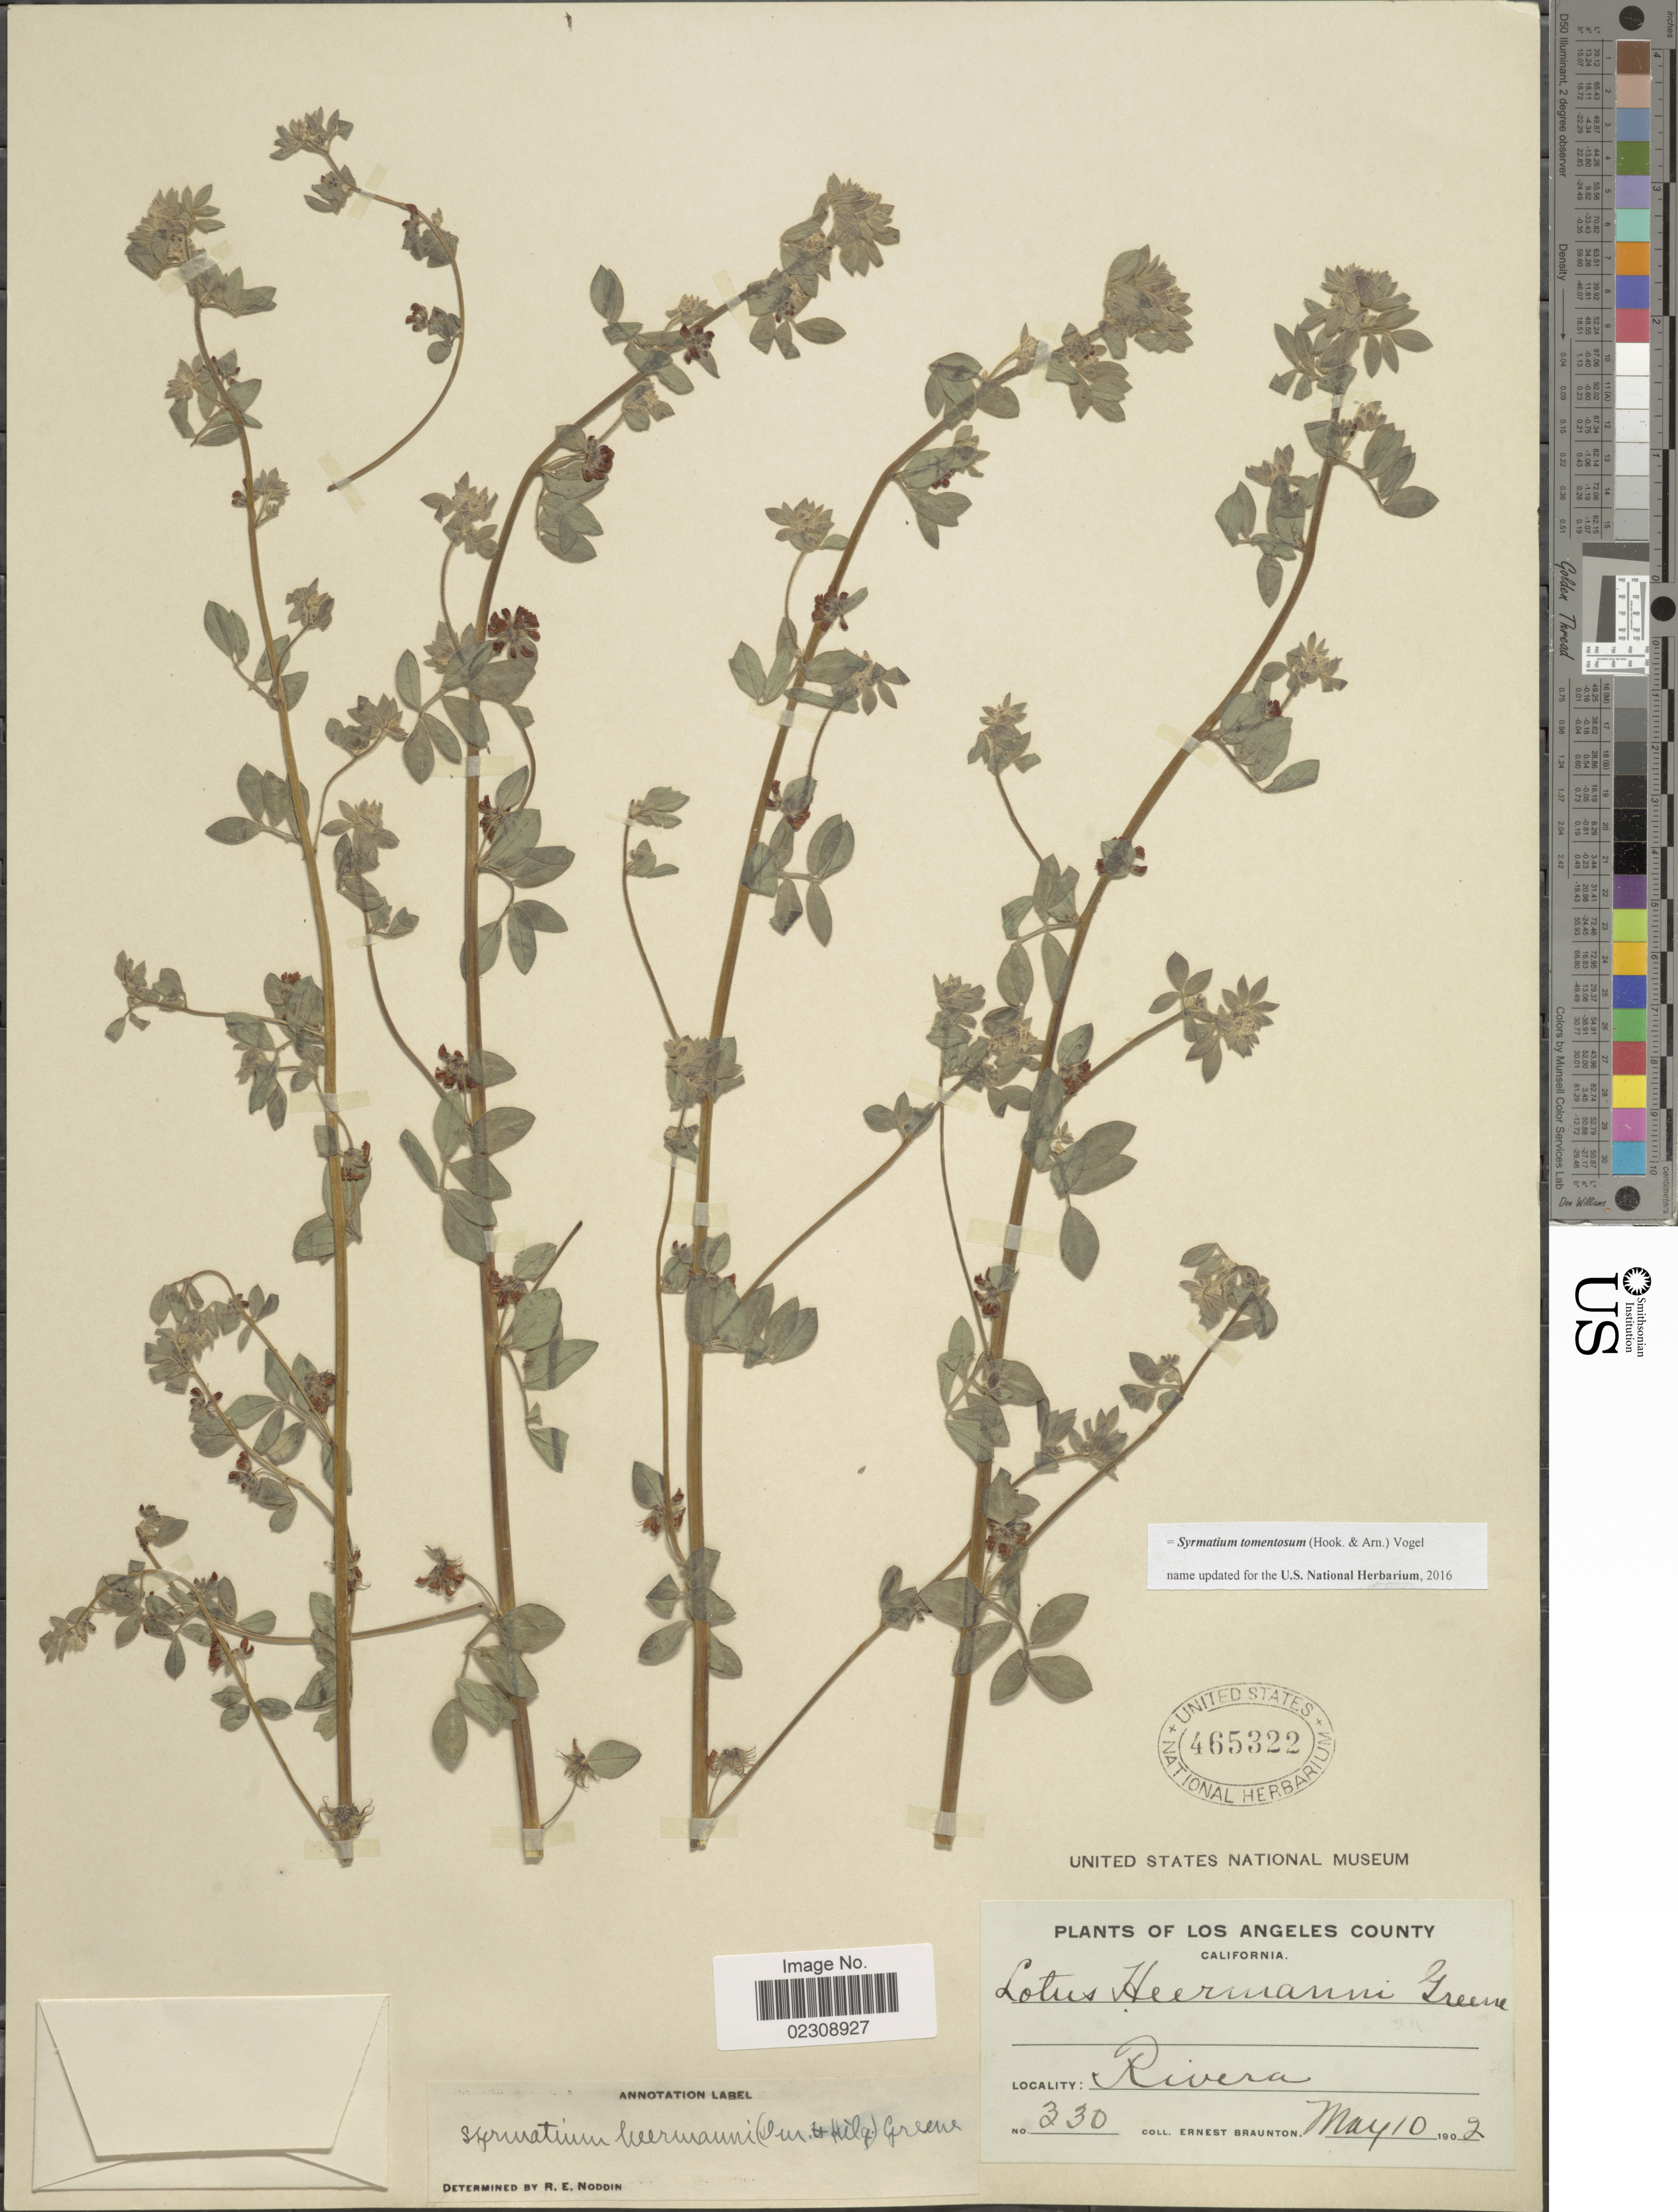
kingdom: Plantae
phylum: Tracheophyta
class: Magnoliopsida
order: Fabales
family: Fabaceae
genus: Syrmatium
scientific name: Syrmatium tomentosum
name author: (Hook. & Arn.) Vogel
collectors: E. Braunton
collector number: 330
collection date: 1902-05-10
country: United States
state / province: California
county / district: Los Angeles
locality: Los Angeles County. Rivera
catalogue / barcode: US 465322